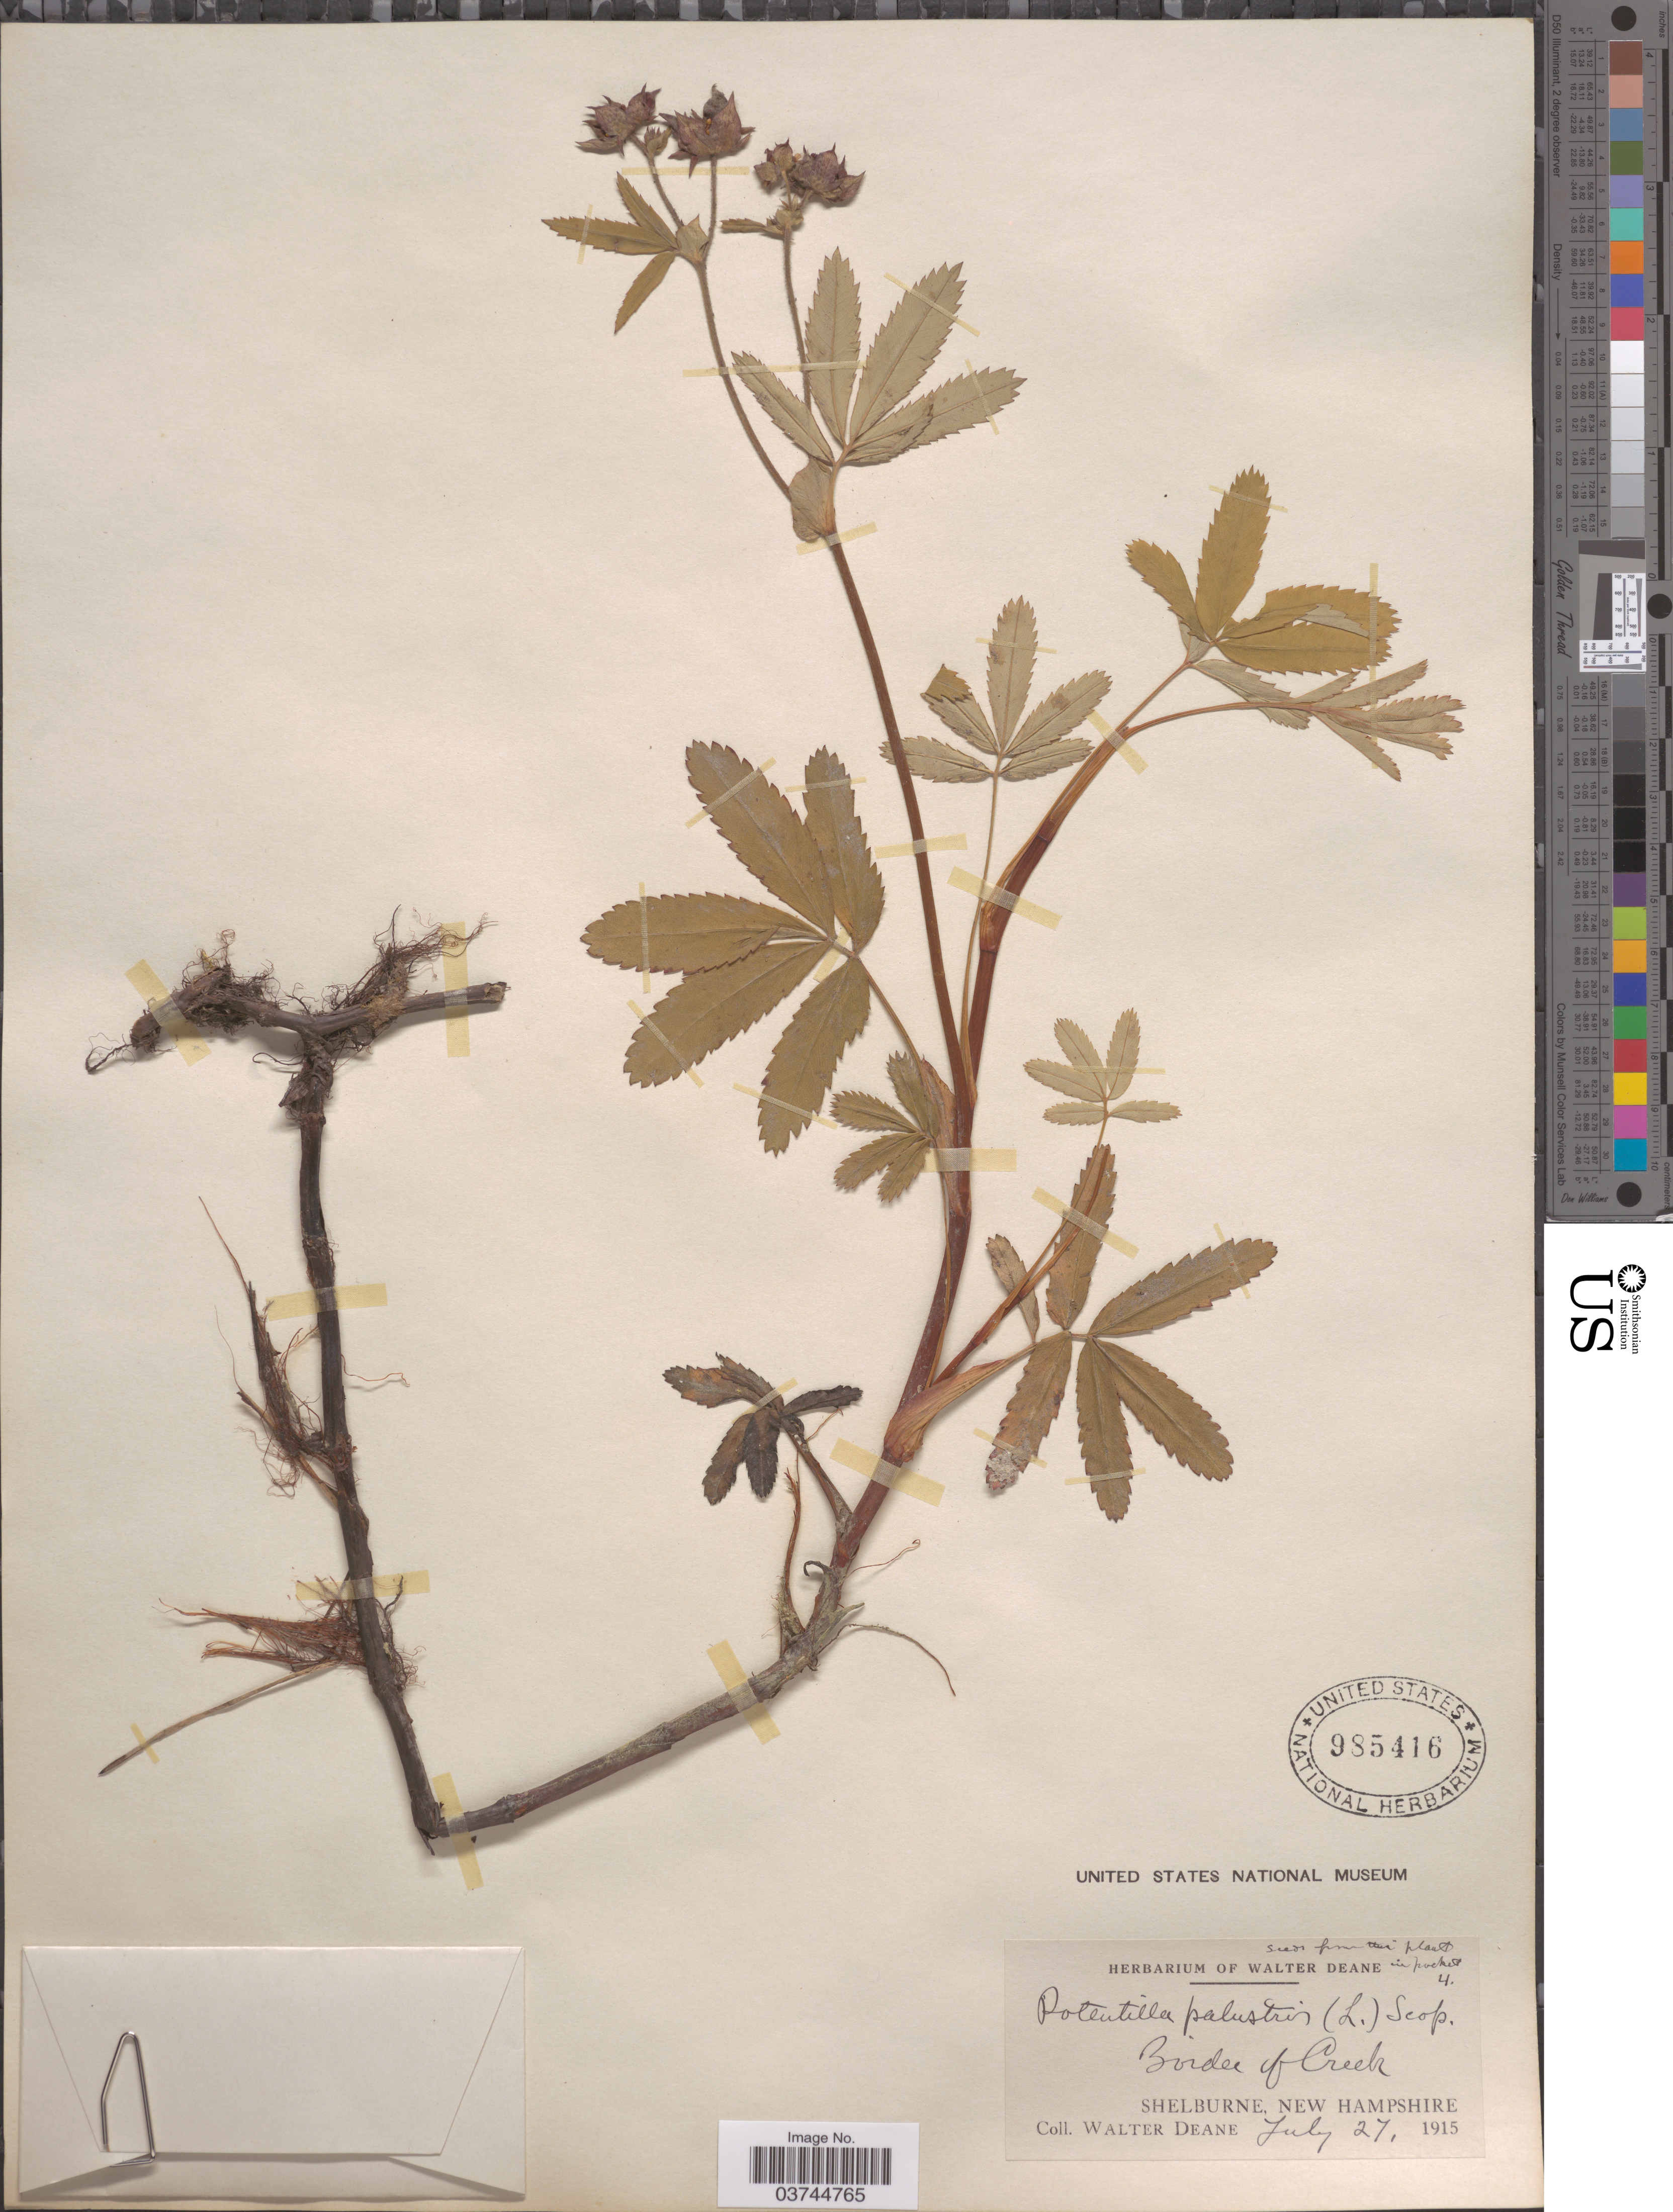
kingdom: Plantae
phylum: Tracheophyta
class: Magnoliopsida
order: Rosales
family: Rosaceae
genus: Comarum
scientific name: Comarum palustre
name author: L.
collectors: W. Deane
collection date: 1915-07-27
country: United States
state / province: New Hampshire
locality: Shelburne.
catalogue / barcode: US 985416